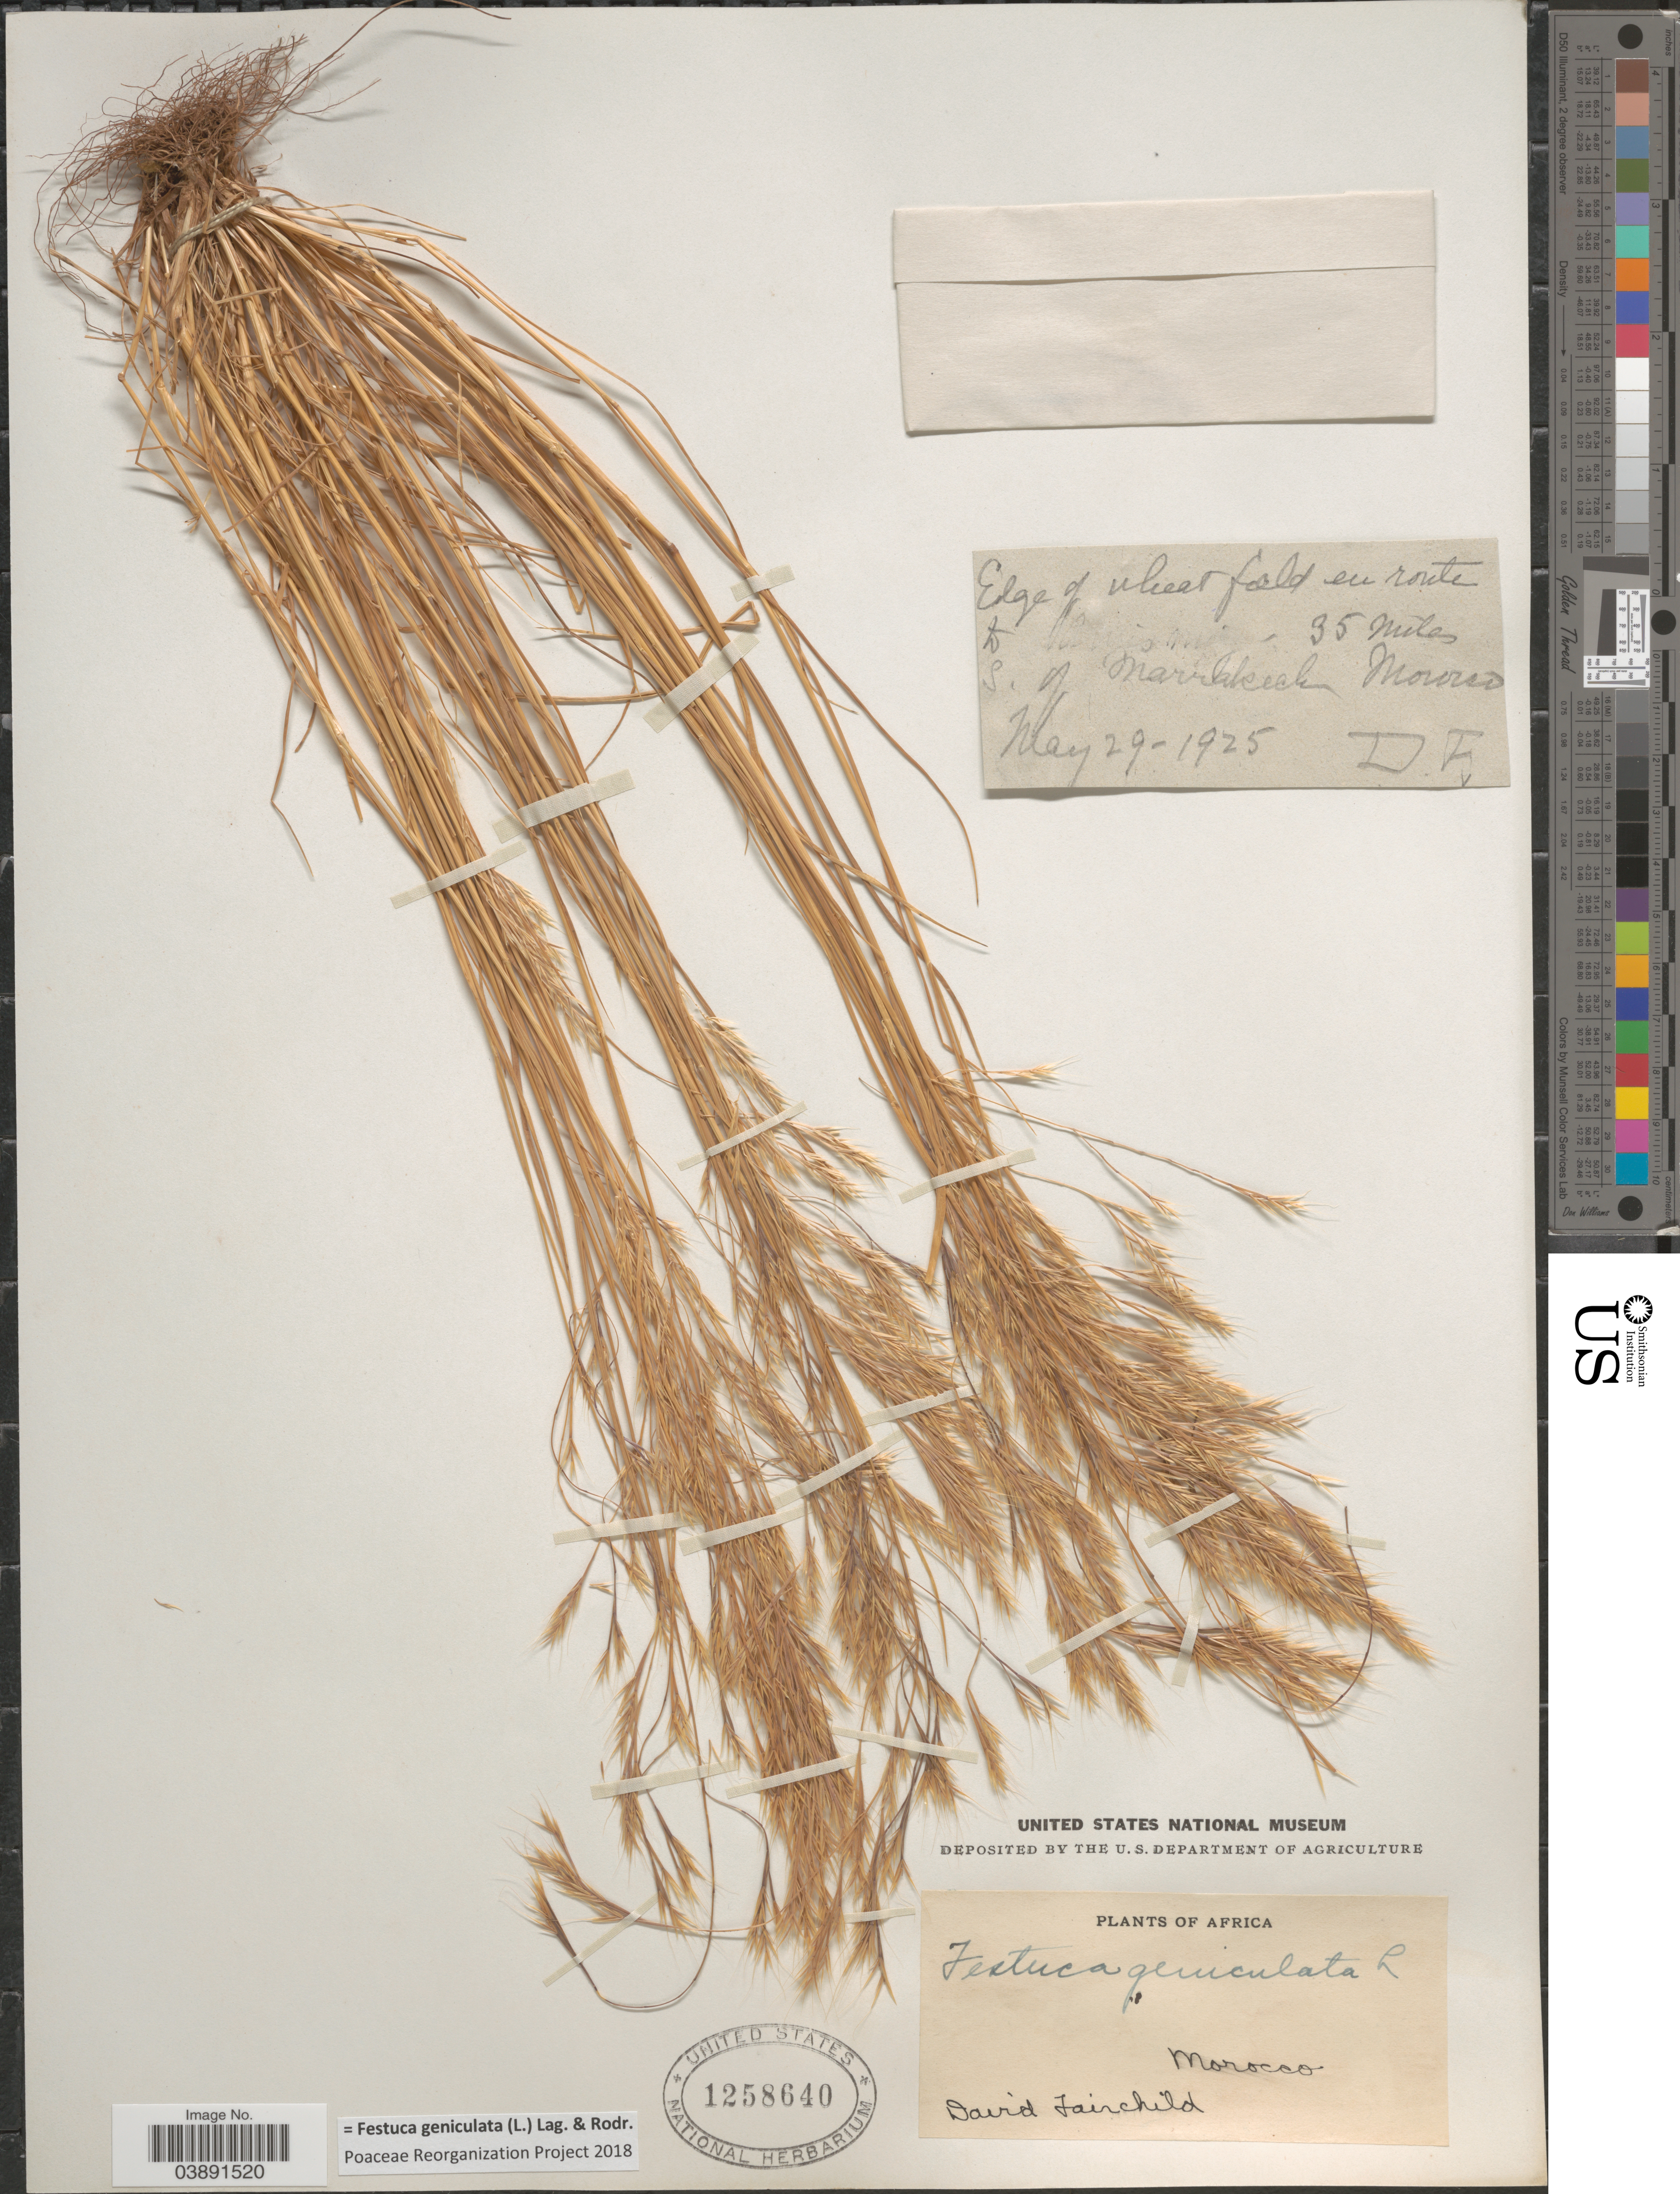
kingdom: Plantae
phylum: Tracheophyta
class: Liliopsida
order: Poales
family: Poaceae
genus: Festuca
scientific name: Festuca geniculata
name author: (L.) Lag. & Rodr.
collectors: D. Fairchild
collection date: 1925-05-29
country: Morocco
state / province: Marrakech-Tensift-Al Haouz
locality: Edge of wheat field en route to 35 miles S. of Marrakech.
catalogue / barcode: US 1258640